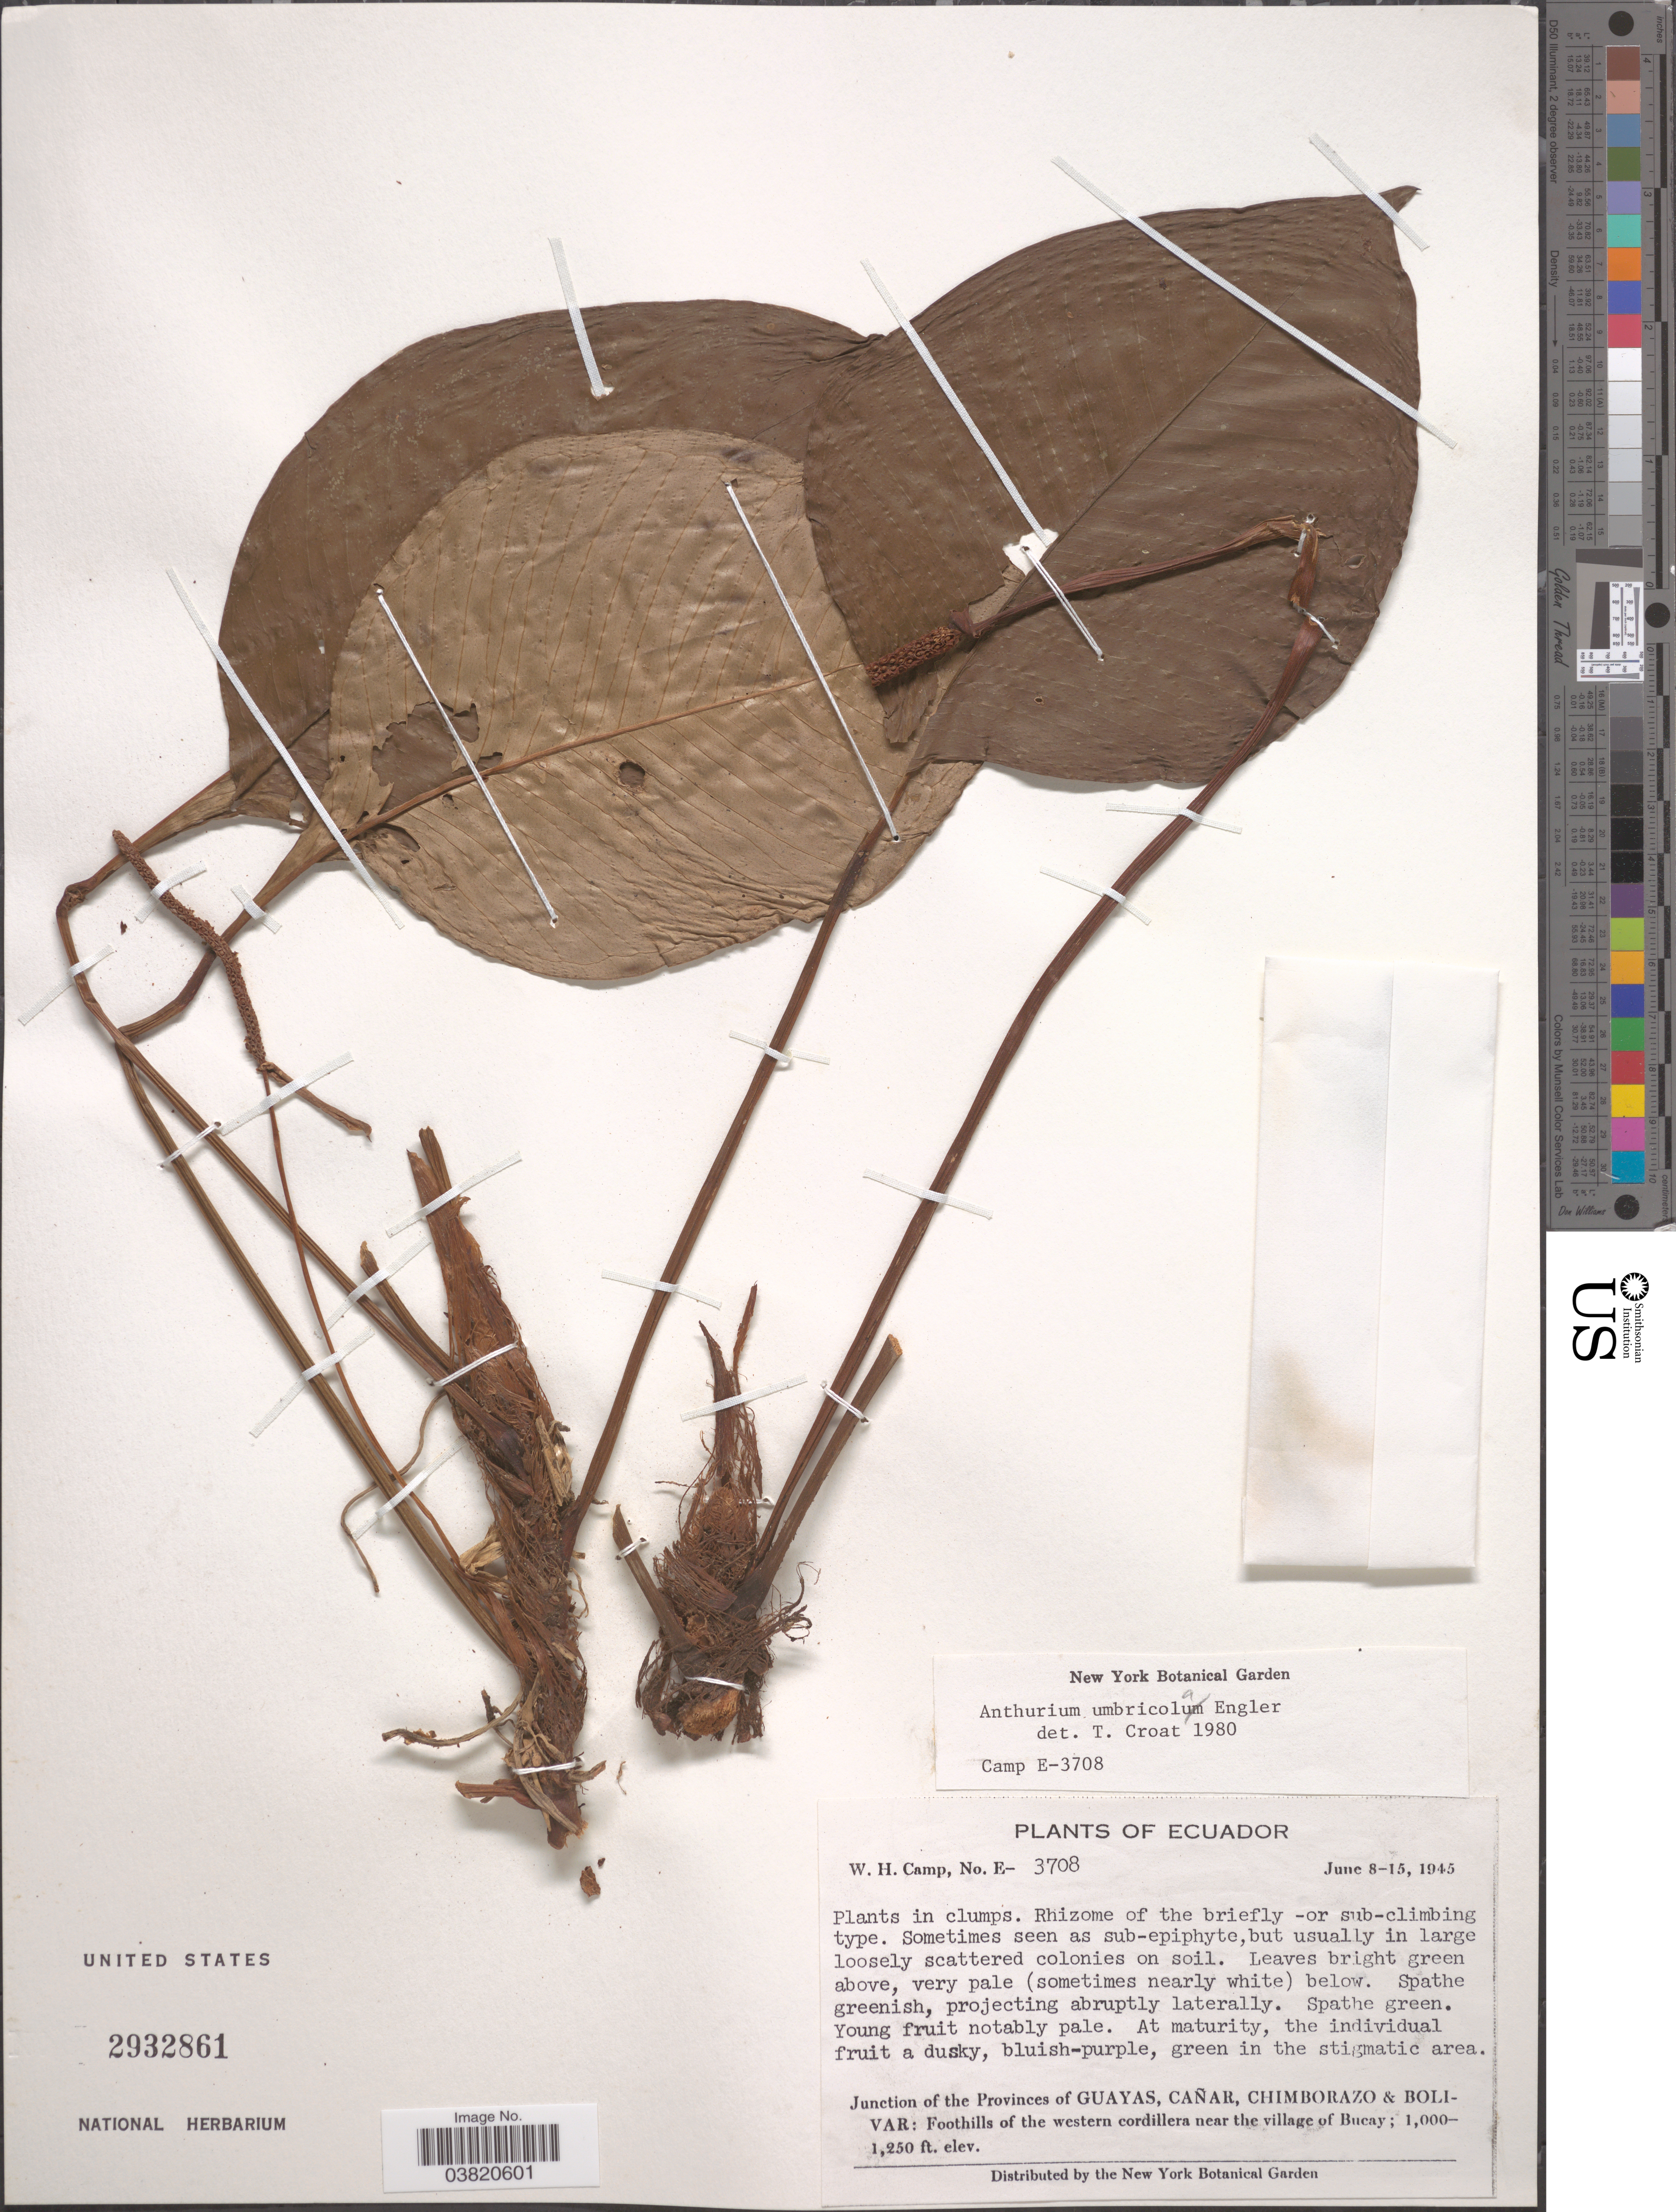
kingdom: Plantae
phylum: Tracheophyta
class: Liliopsida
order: Alismatales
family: Araceae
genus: Anthurium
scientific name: Anthurium umbricola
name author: Engl.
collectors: W. H. Camp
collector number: E-3708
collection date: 1945-06-08/1945-06-15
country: Ecuador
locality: Junction of the Provinces of Guayas, Cañar, Chimborazo & Bolivar: Foothills of the western cordillera near the village of Bucay.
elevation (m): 305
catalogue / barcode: US 2932861